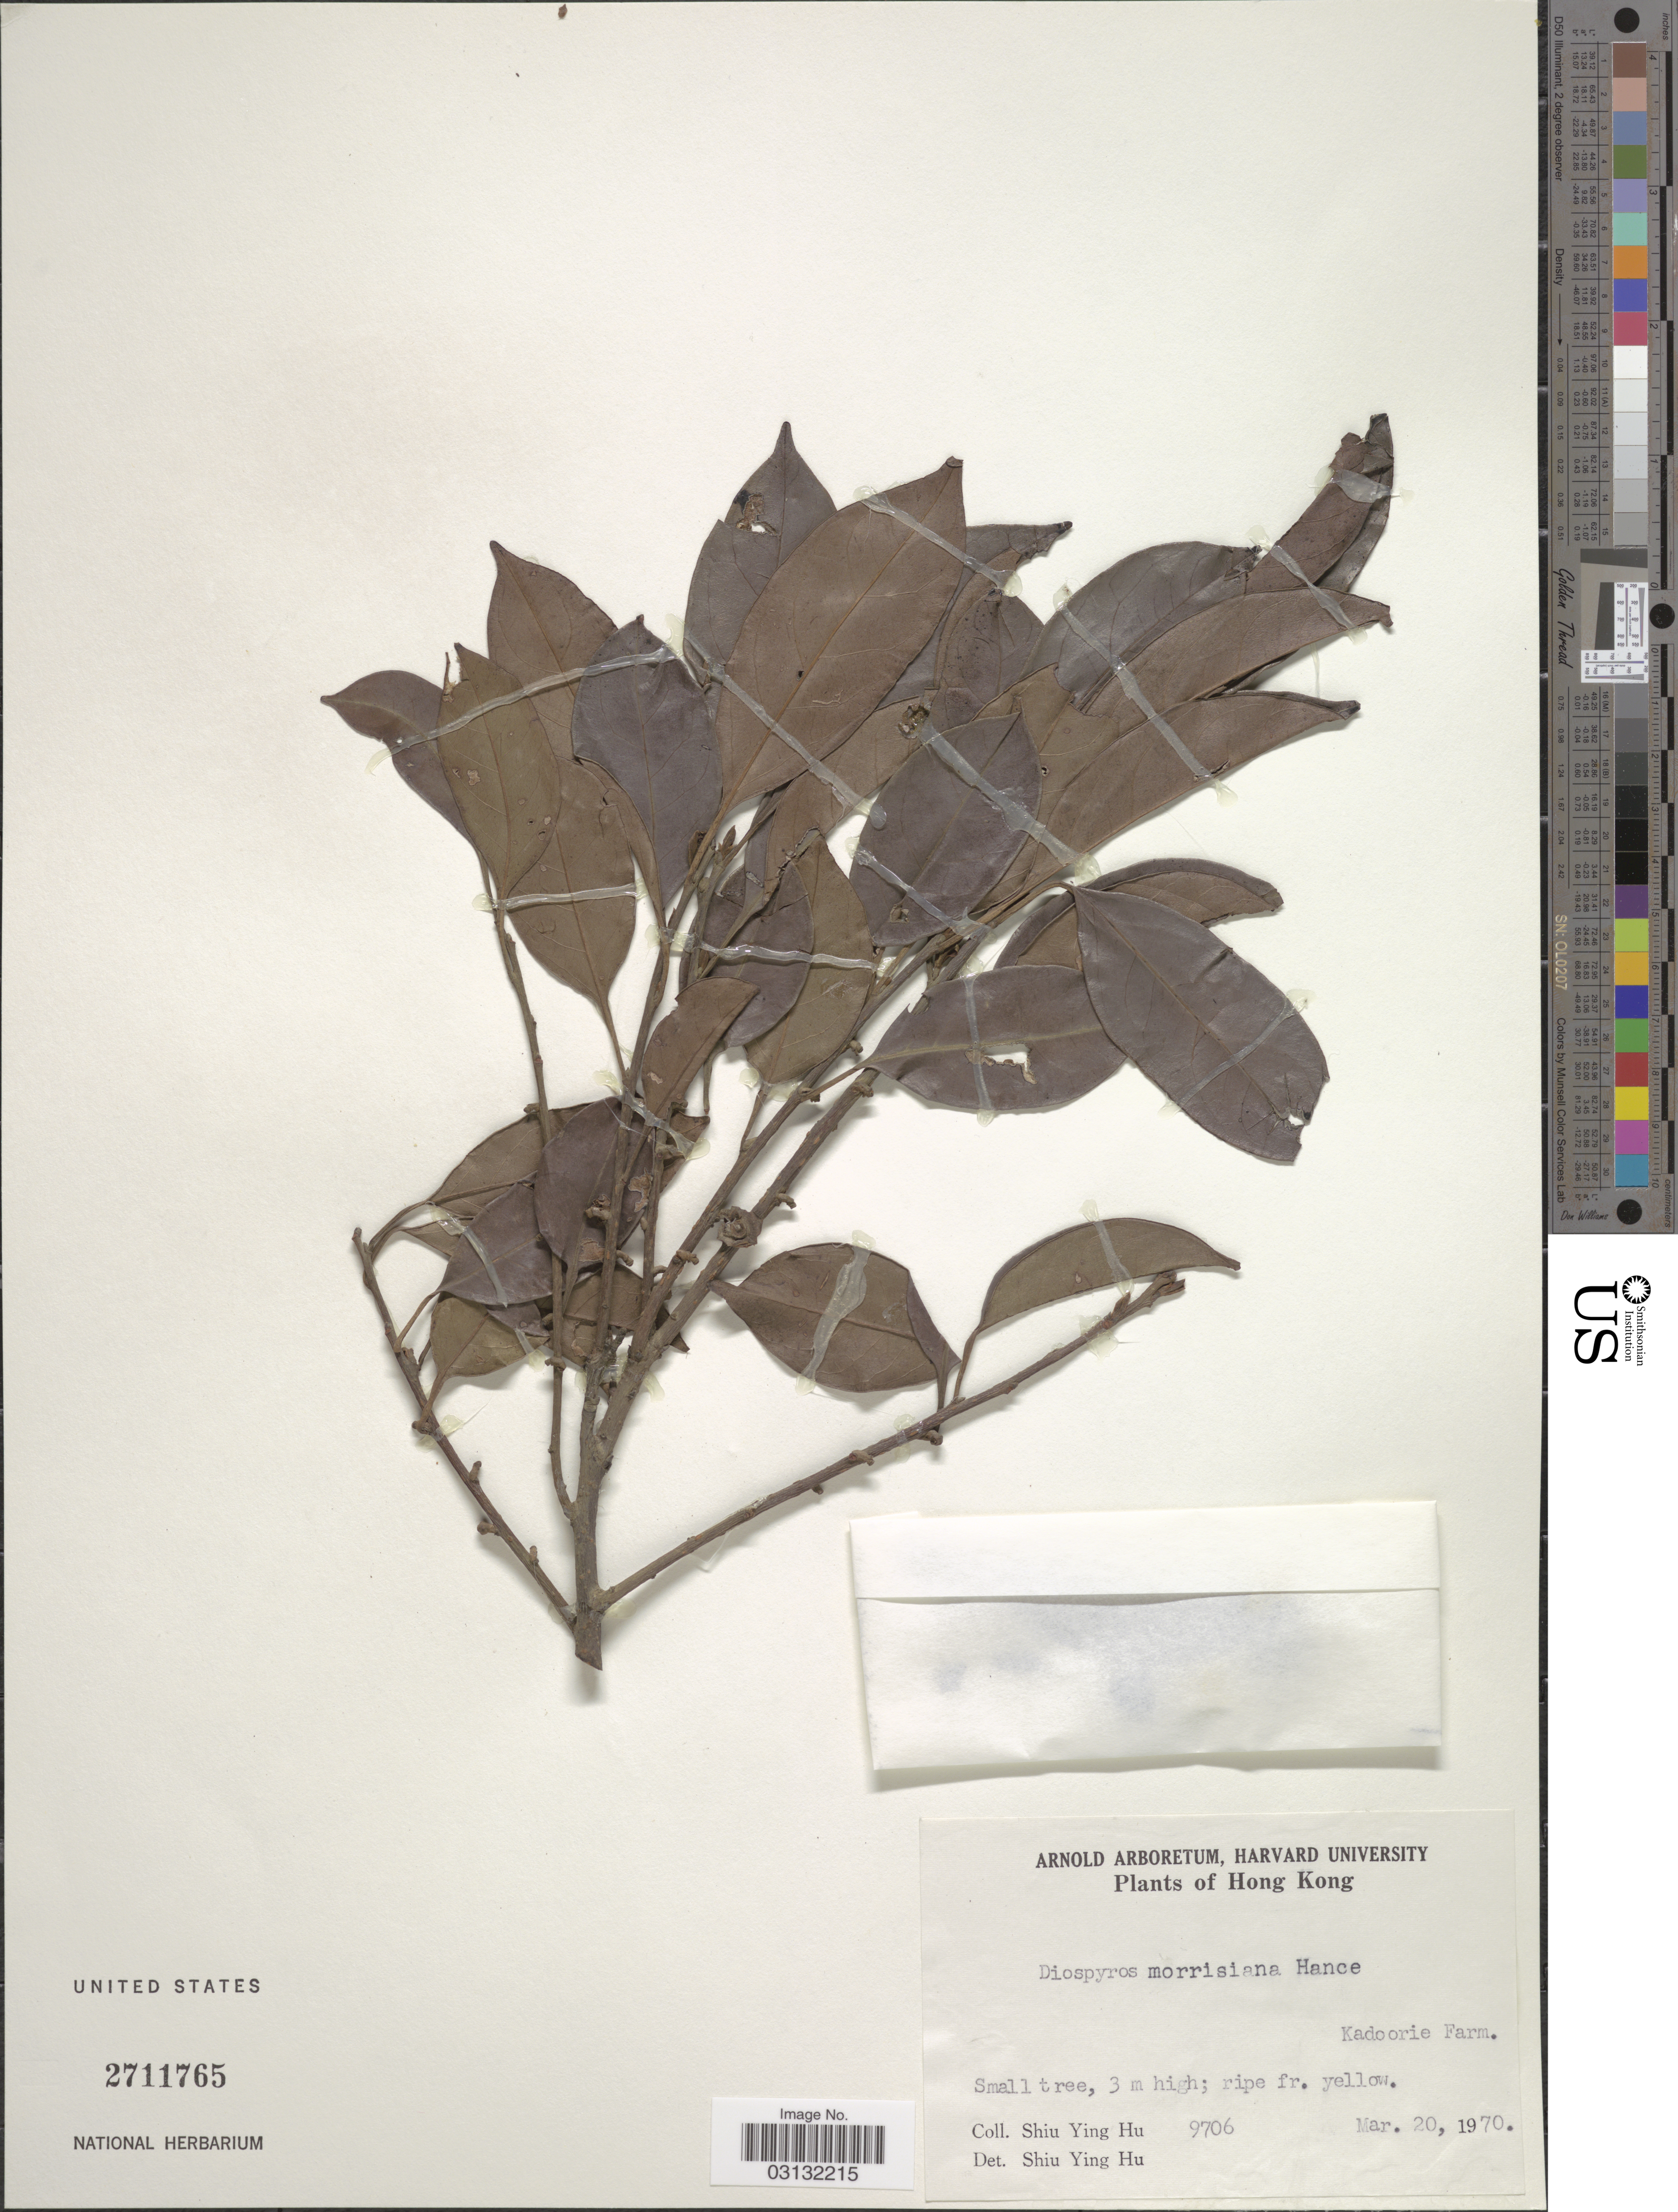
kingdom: Plantae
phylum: Tracheophyta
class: Magnoliopsida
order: Ericales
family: Ebenaceae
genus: Diospyros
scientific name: Diospyros morrisiana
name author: Hance in Walp.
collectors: S. Y. Hu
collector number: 9706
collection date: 1970-03-20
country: China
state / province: Hong Kong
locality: Kadoorie Farm.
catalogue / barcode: US 2711765